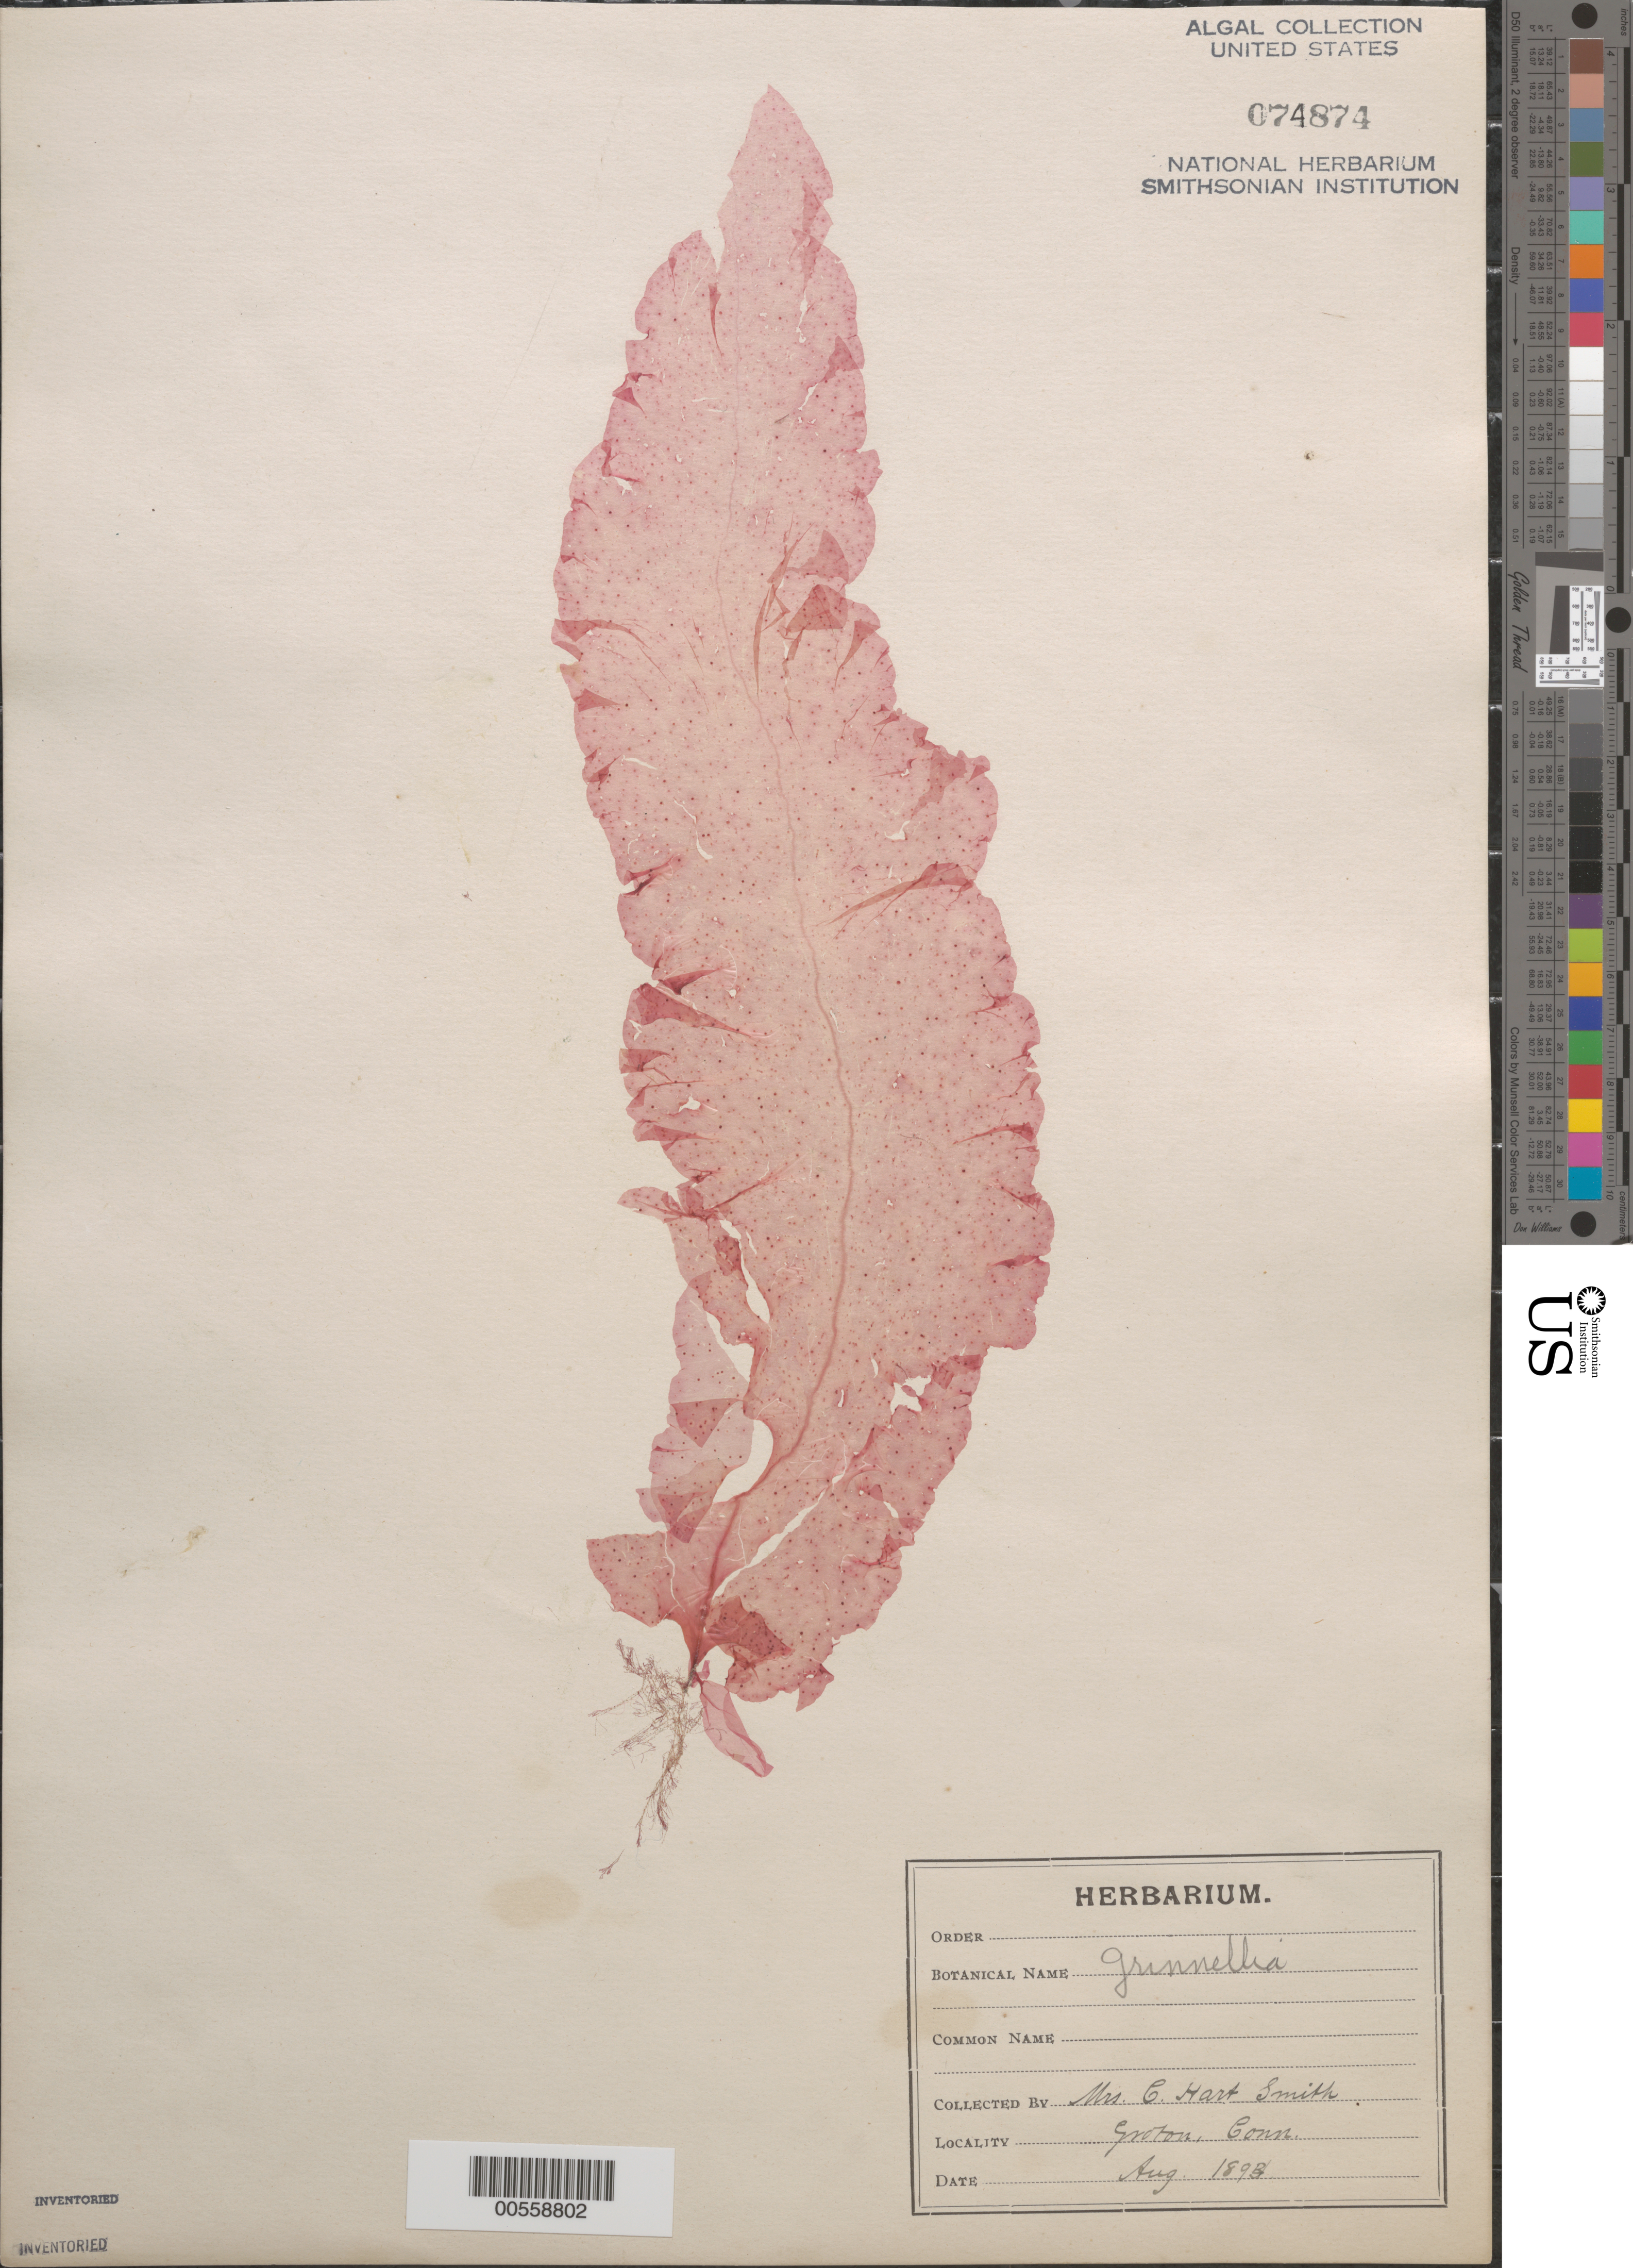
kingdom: Plantae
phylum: Rhodophyta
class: Florideophyceae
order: Ceramiales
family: Delesseriaceae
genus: Grinnellia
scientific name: Grinnellia sp.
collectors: C. H. Smith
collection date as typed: Aug 1893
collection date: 1893-08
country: United States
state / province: Connecticut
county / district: New London County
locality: Groton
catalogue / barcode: US 74874